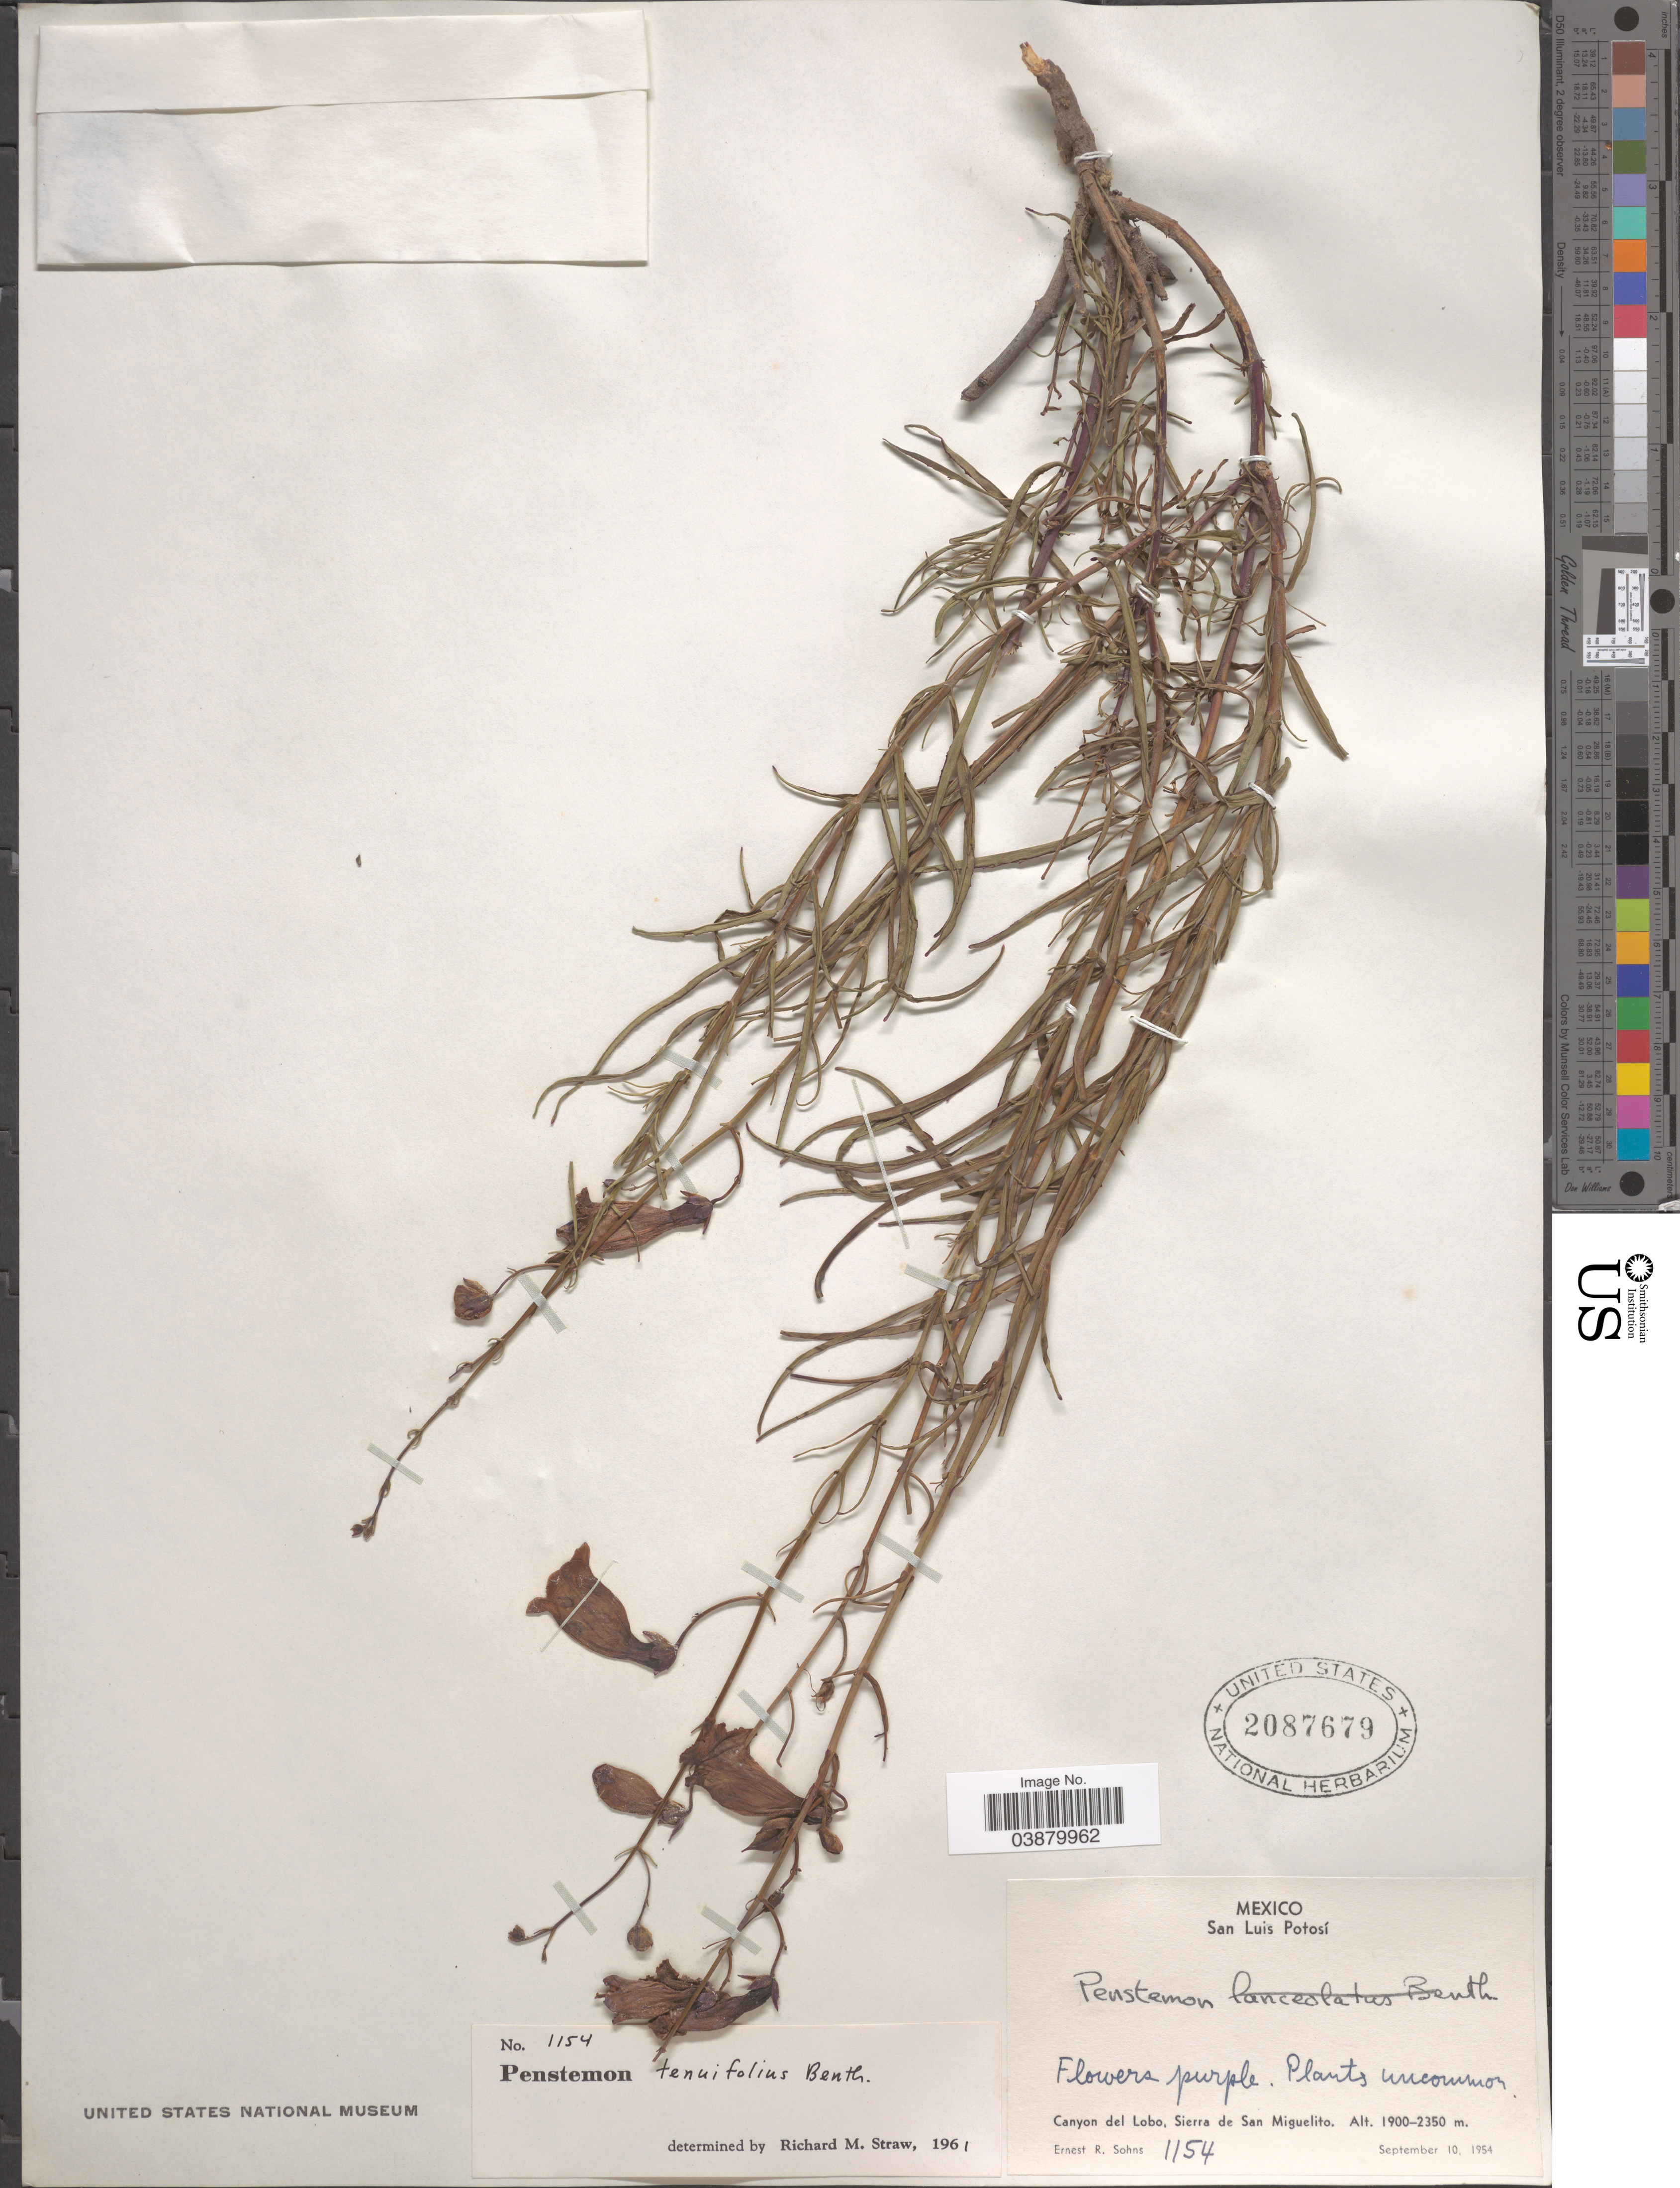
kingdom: Plantae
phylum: Tracheophyta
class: Magnoliopsida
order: Lamiales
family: Plantaginaceae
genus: Penstemon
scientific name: Penstemon tenuifolius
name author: Benth.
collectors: E. R. Sohns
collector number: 1154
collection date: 1954-09-10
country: Mexico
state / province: San Luis Potosí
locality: Canyon del Lobo, Sierra de San Miguelito.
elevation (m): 1900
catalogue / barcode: US 2087679